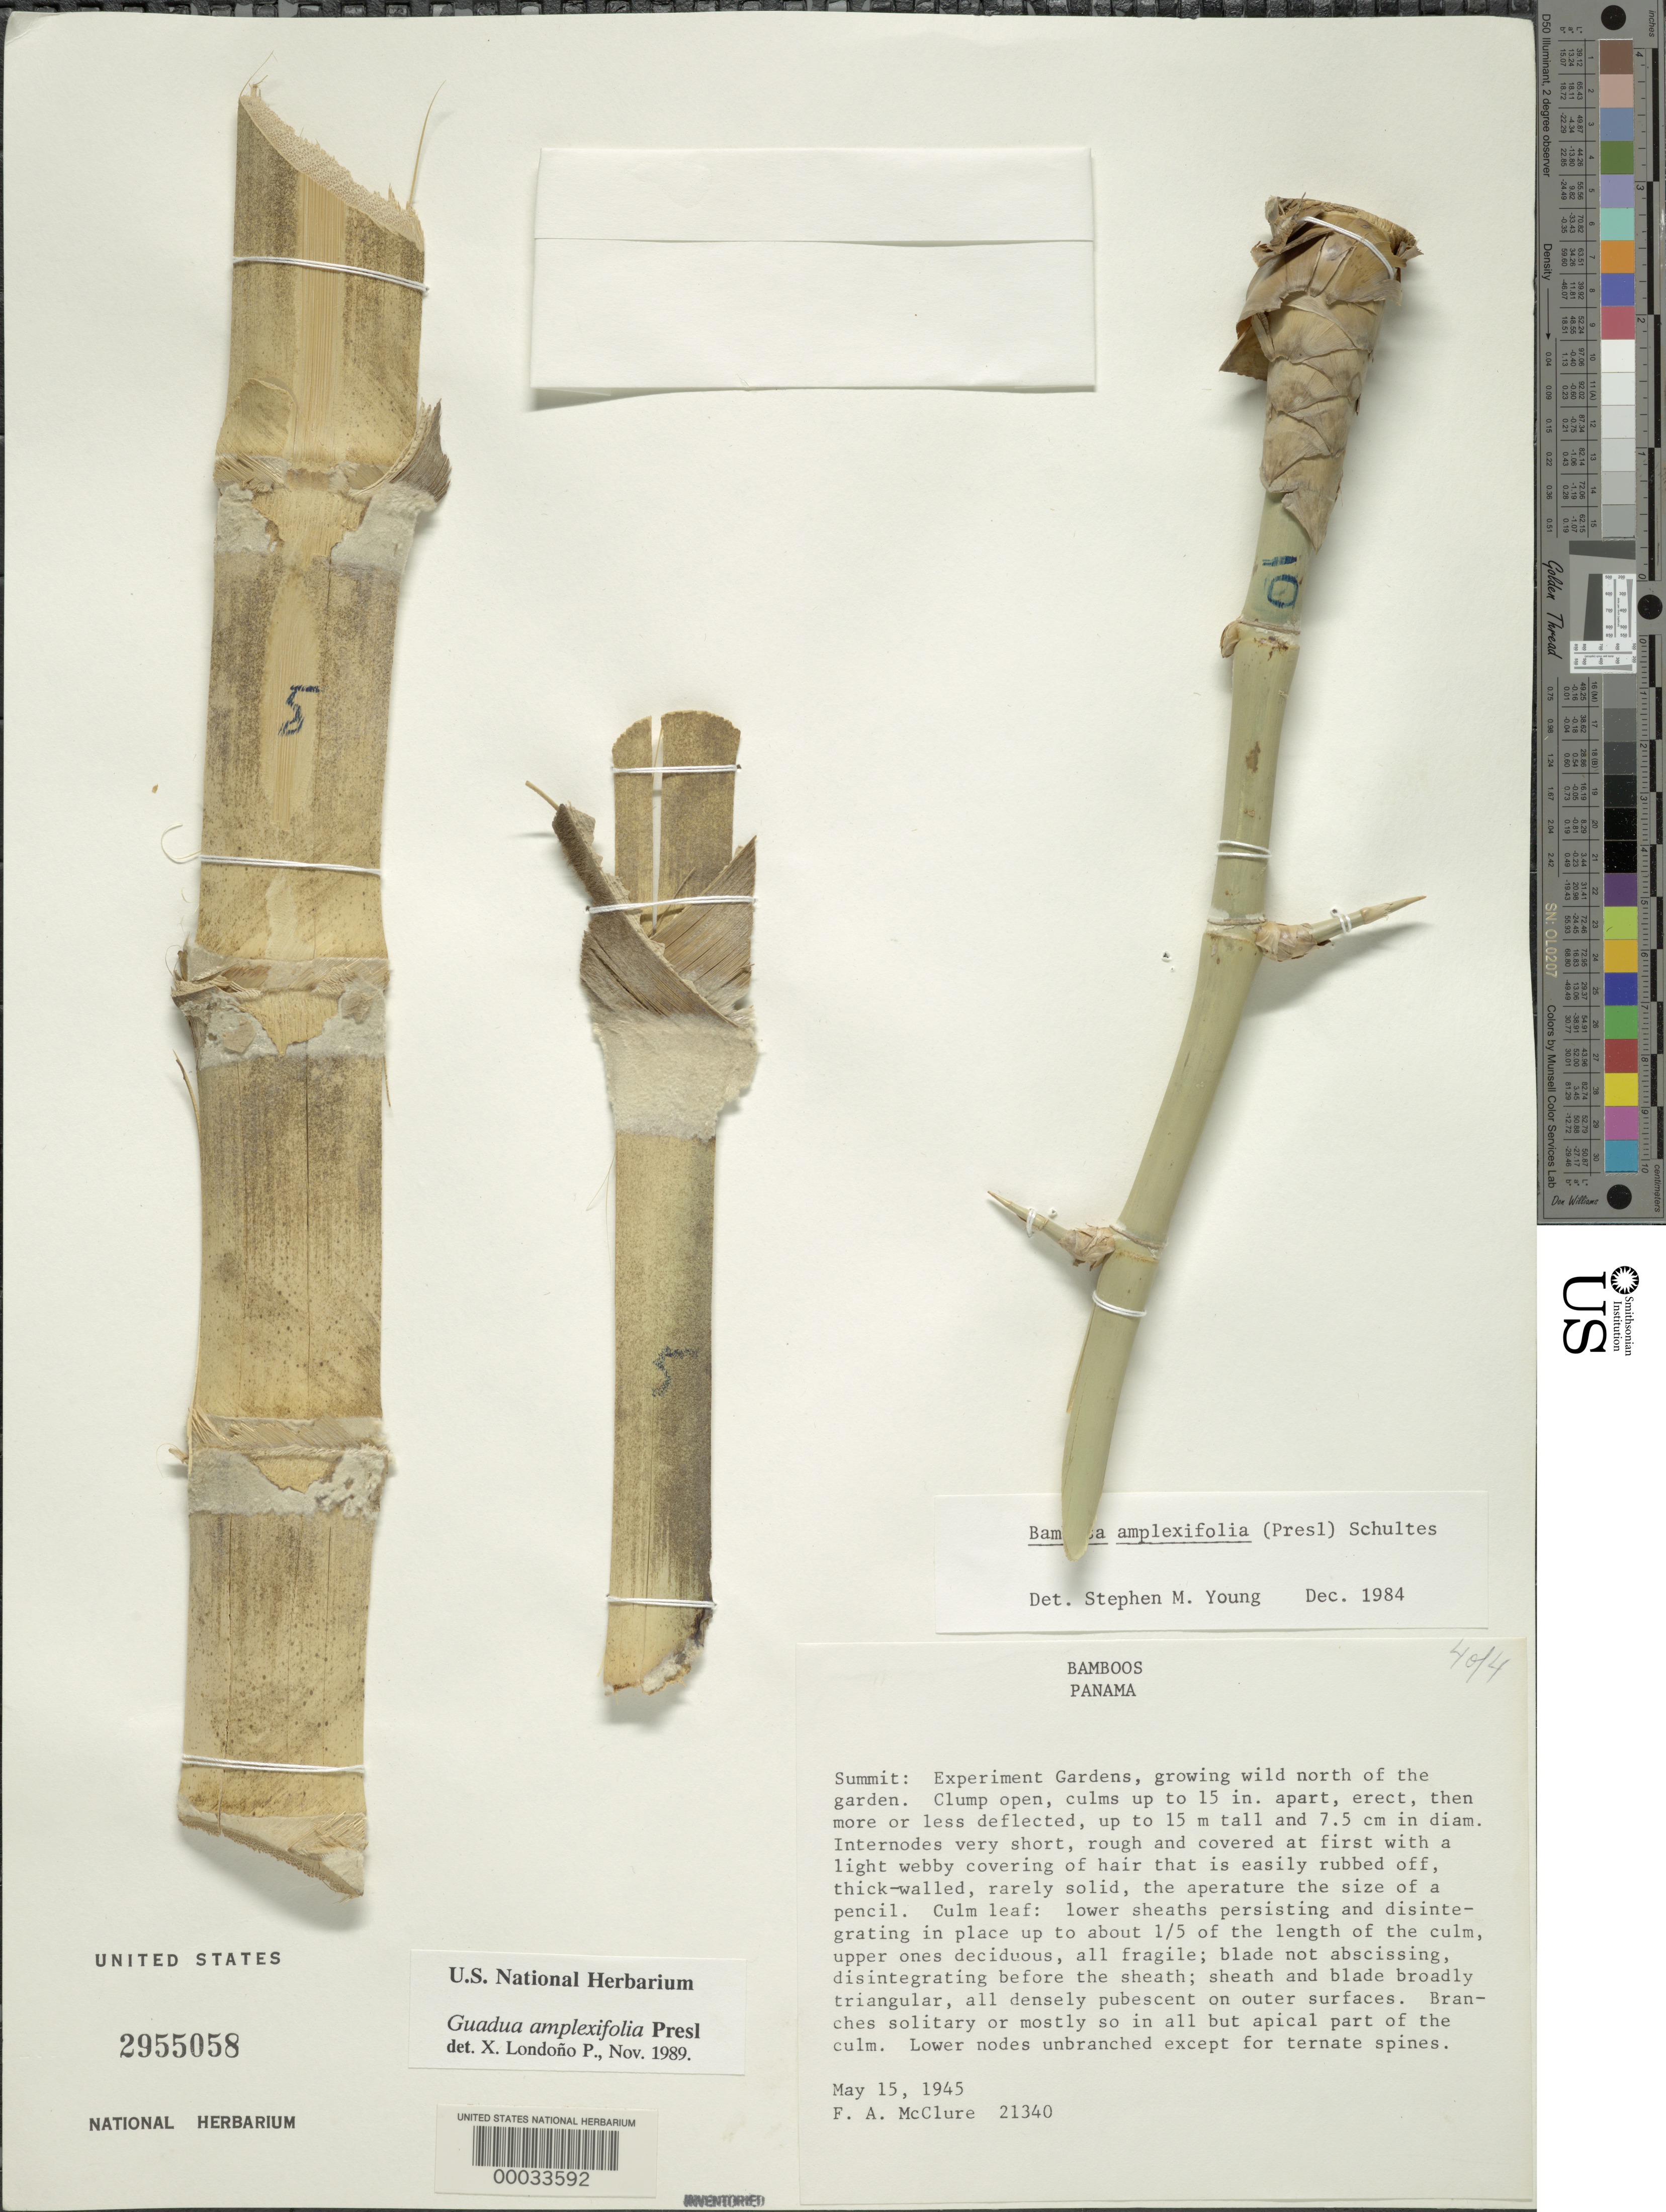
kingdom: Plantae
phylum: Tracheophyta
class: Liliopsida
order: Poales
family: Poaceae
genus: Guadua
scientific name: Guadua amplexifolia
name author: J. Presl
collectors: F. A. McClure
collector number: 21340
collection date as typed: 15 May 1945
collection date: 1945-05-15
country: Panama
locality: Summit: Experimental Gardens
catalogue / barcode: US 2955058